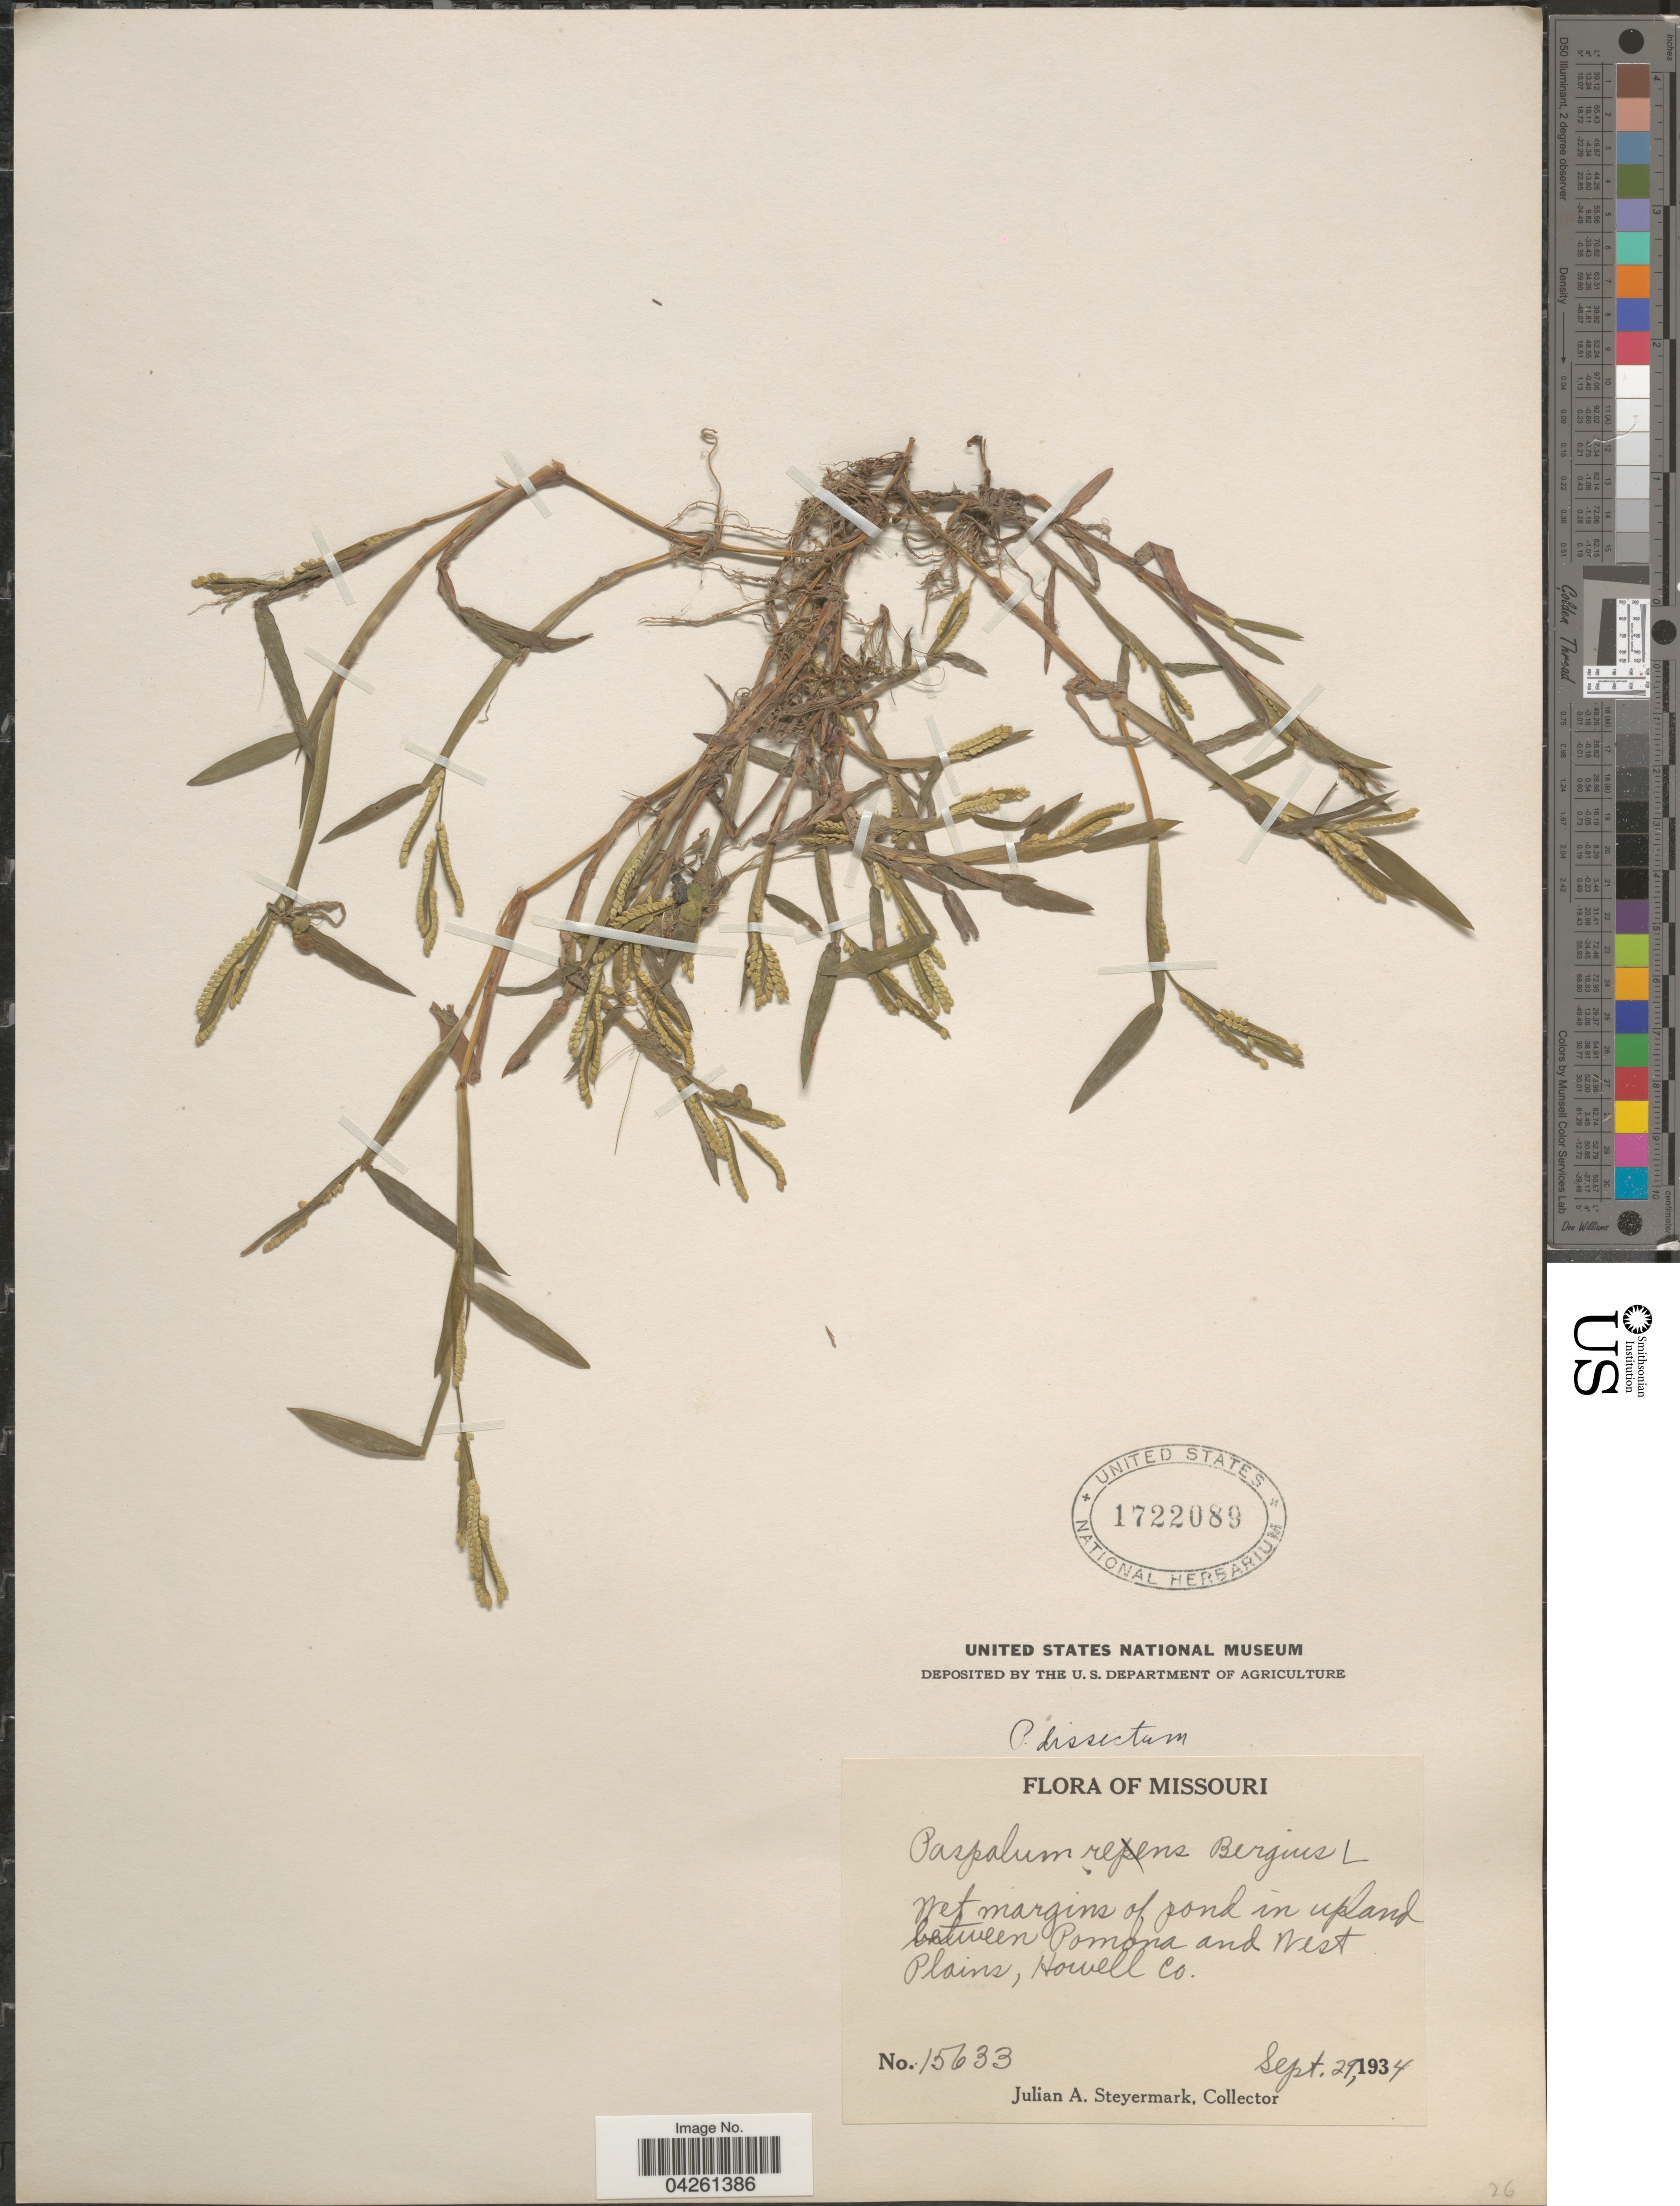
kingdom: Plantae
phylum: Tracheophyta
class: Liliopsida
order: Poales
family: Poaceae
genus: Paspalum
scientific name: Paspalum dissectum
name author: (L.) L.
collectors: J. Steyermark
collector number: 15633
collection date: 1934-09-29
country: United States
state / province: Missouri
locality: Wet margins of pond in upland between Pomona and West Plains, Howell Co.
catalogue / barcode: US 1722089